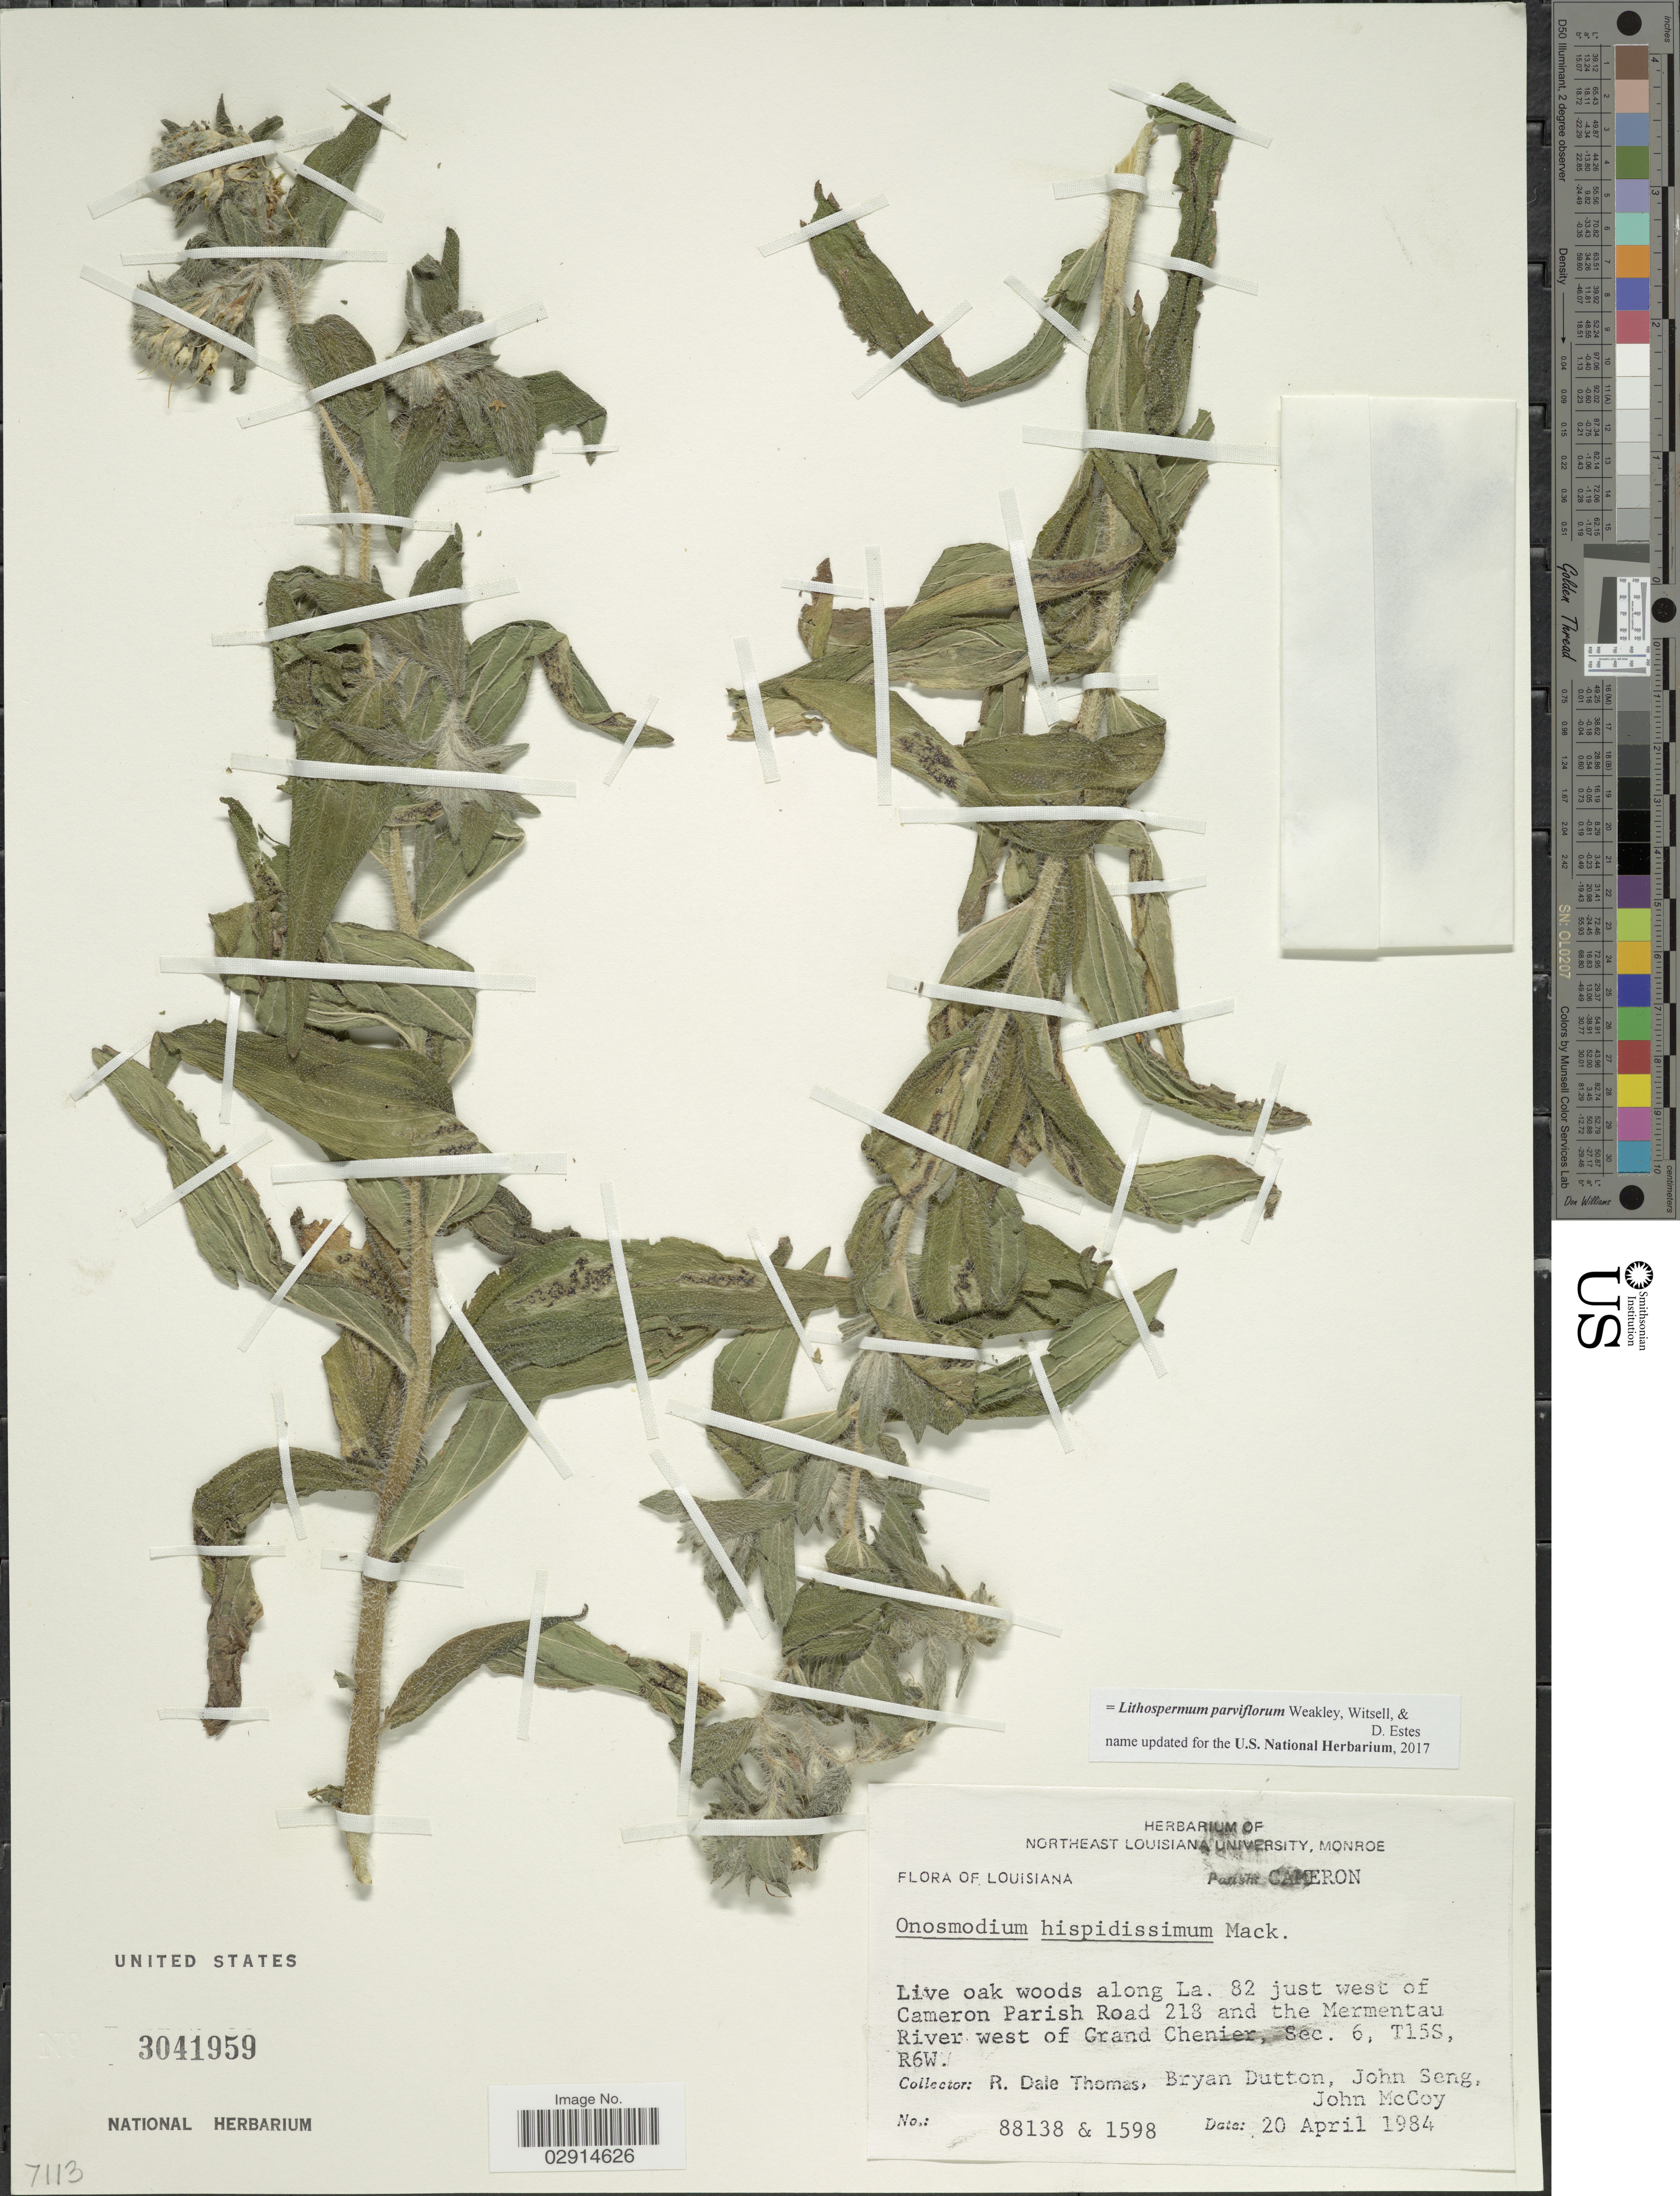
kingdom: Plantae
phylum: Tracheophyta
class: Magnoliopsida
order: Boraginales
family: Boraginaceae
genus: Lithospermum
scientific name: Lithospermum parviflorum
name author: Weakley et al.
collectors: R. Thomas, B. Dutton & J. Seng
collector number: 88138/1598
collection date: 1984-04-20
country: United States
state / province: Louisiana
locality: Parish: Cameron. Along La. 82 just west of Cameron Parish Road 218 and the Mermentau River west of Grand Chenier, Sec. 6, T15S, R6W.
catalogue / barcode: US 3041959